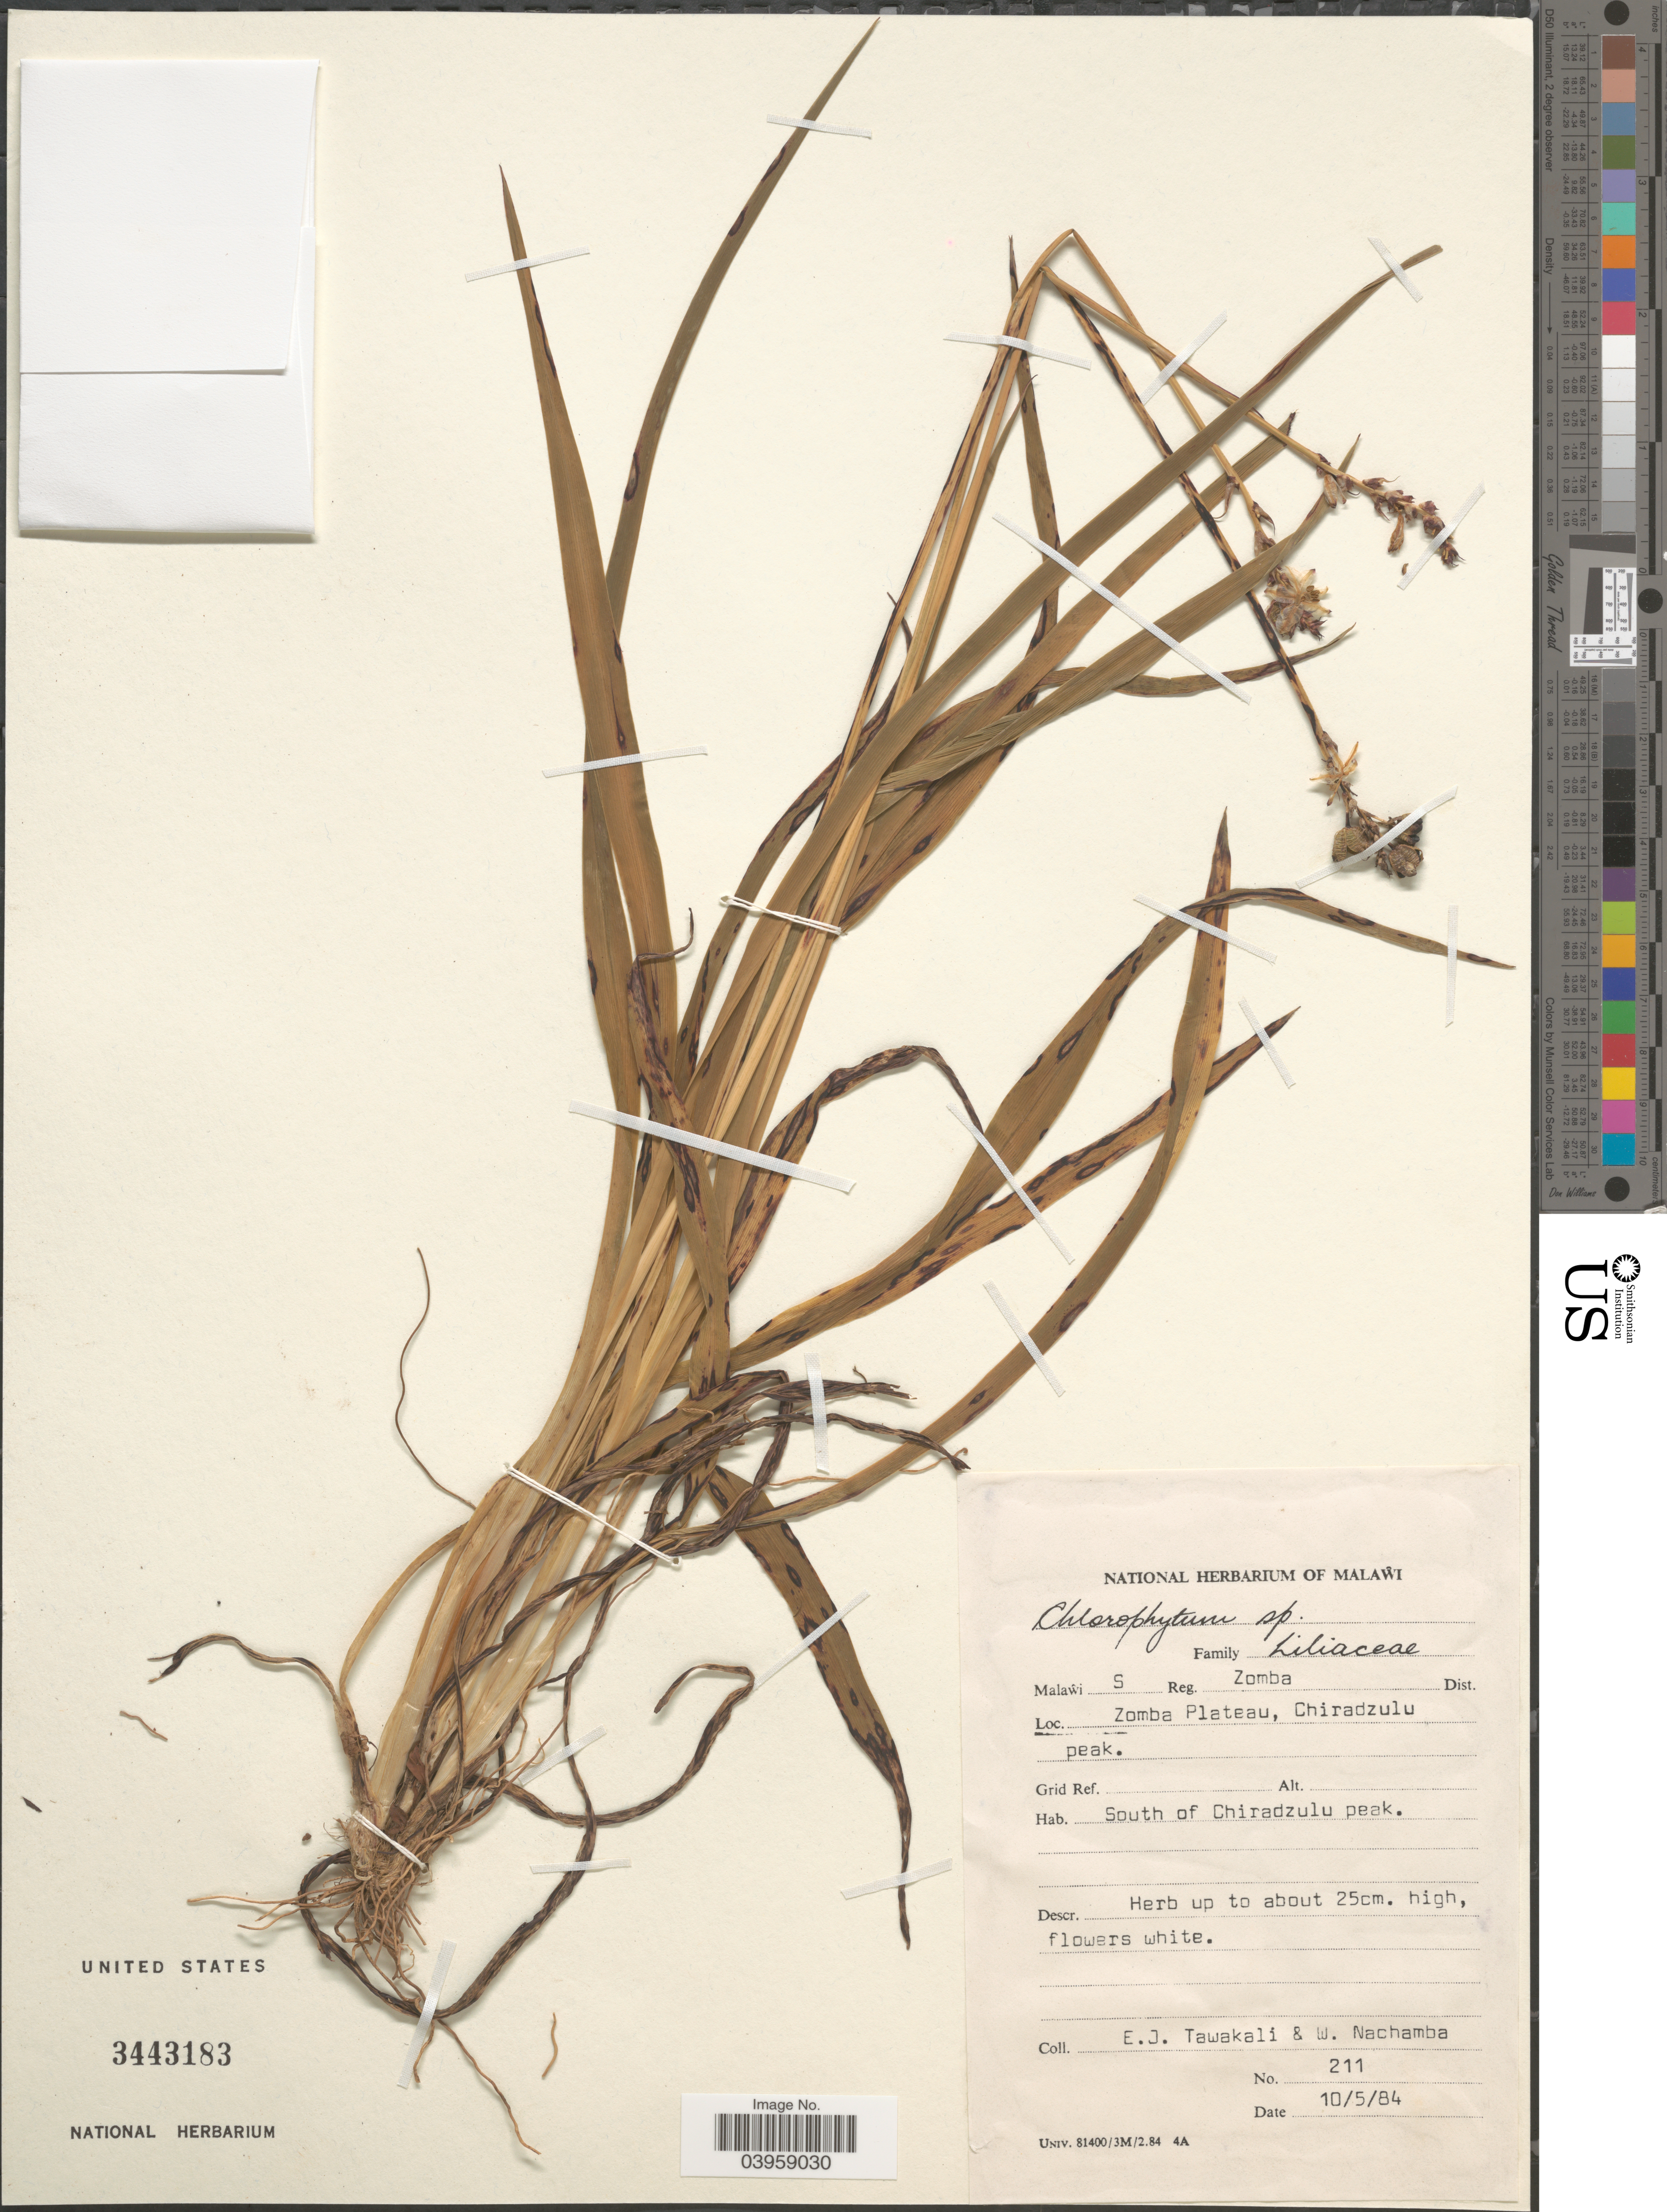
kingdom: Plantae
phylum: Tracheophyta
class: Liliopsida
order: Asparagales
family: Asparagaceae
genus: Chlorophytum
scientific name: Chlorophytum sp.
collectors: E. Tawakali & W. Nachamba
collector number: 211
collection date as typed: Transcribed d/m/y: 10/5/84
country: Malawi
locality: Malawi S Reg. Zomba Dist. Zomba Plateau, Chiradzulu peak. South of Chiradzulu peak.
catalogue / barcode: US 3443183